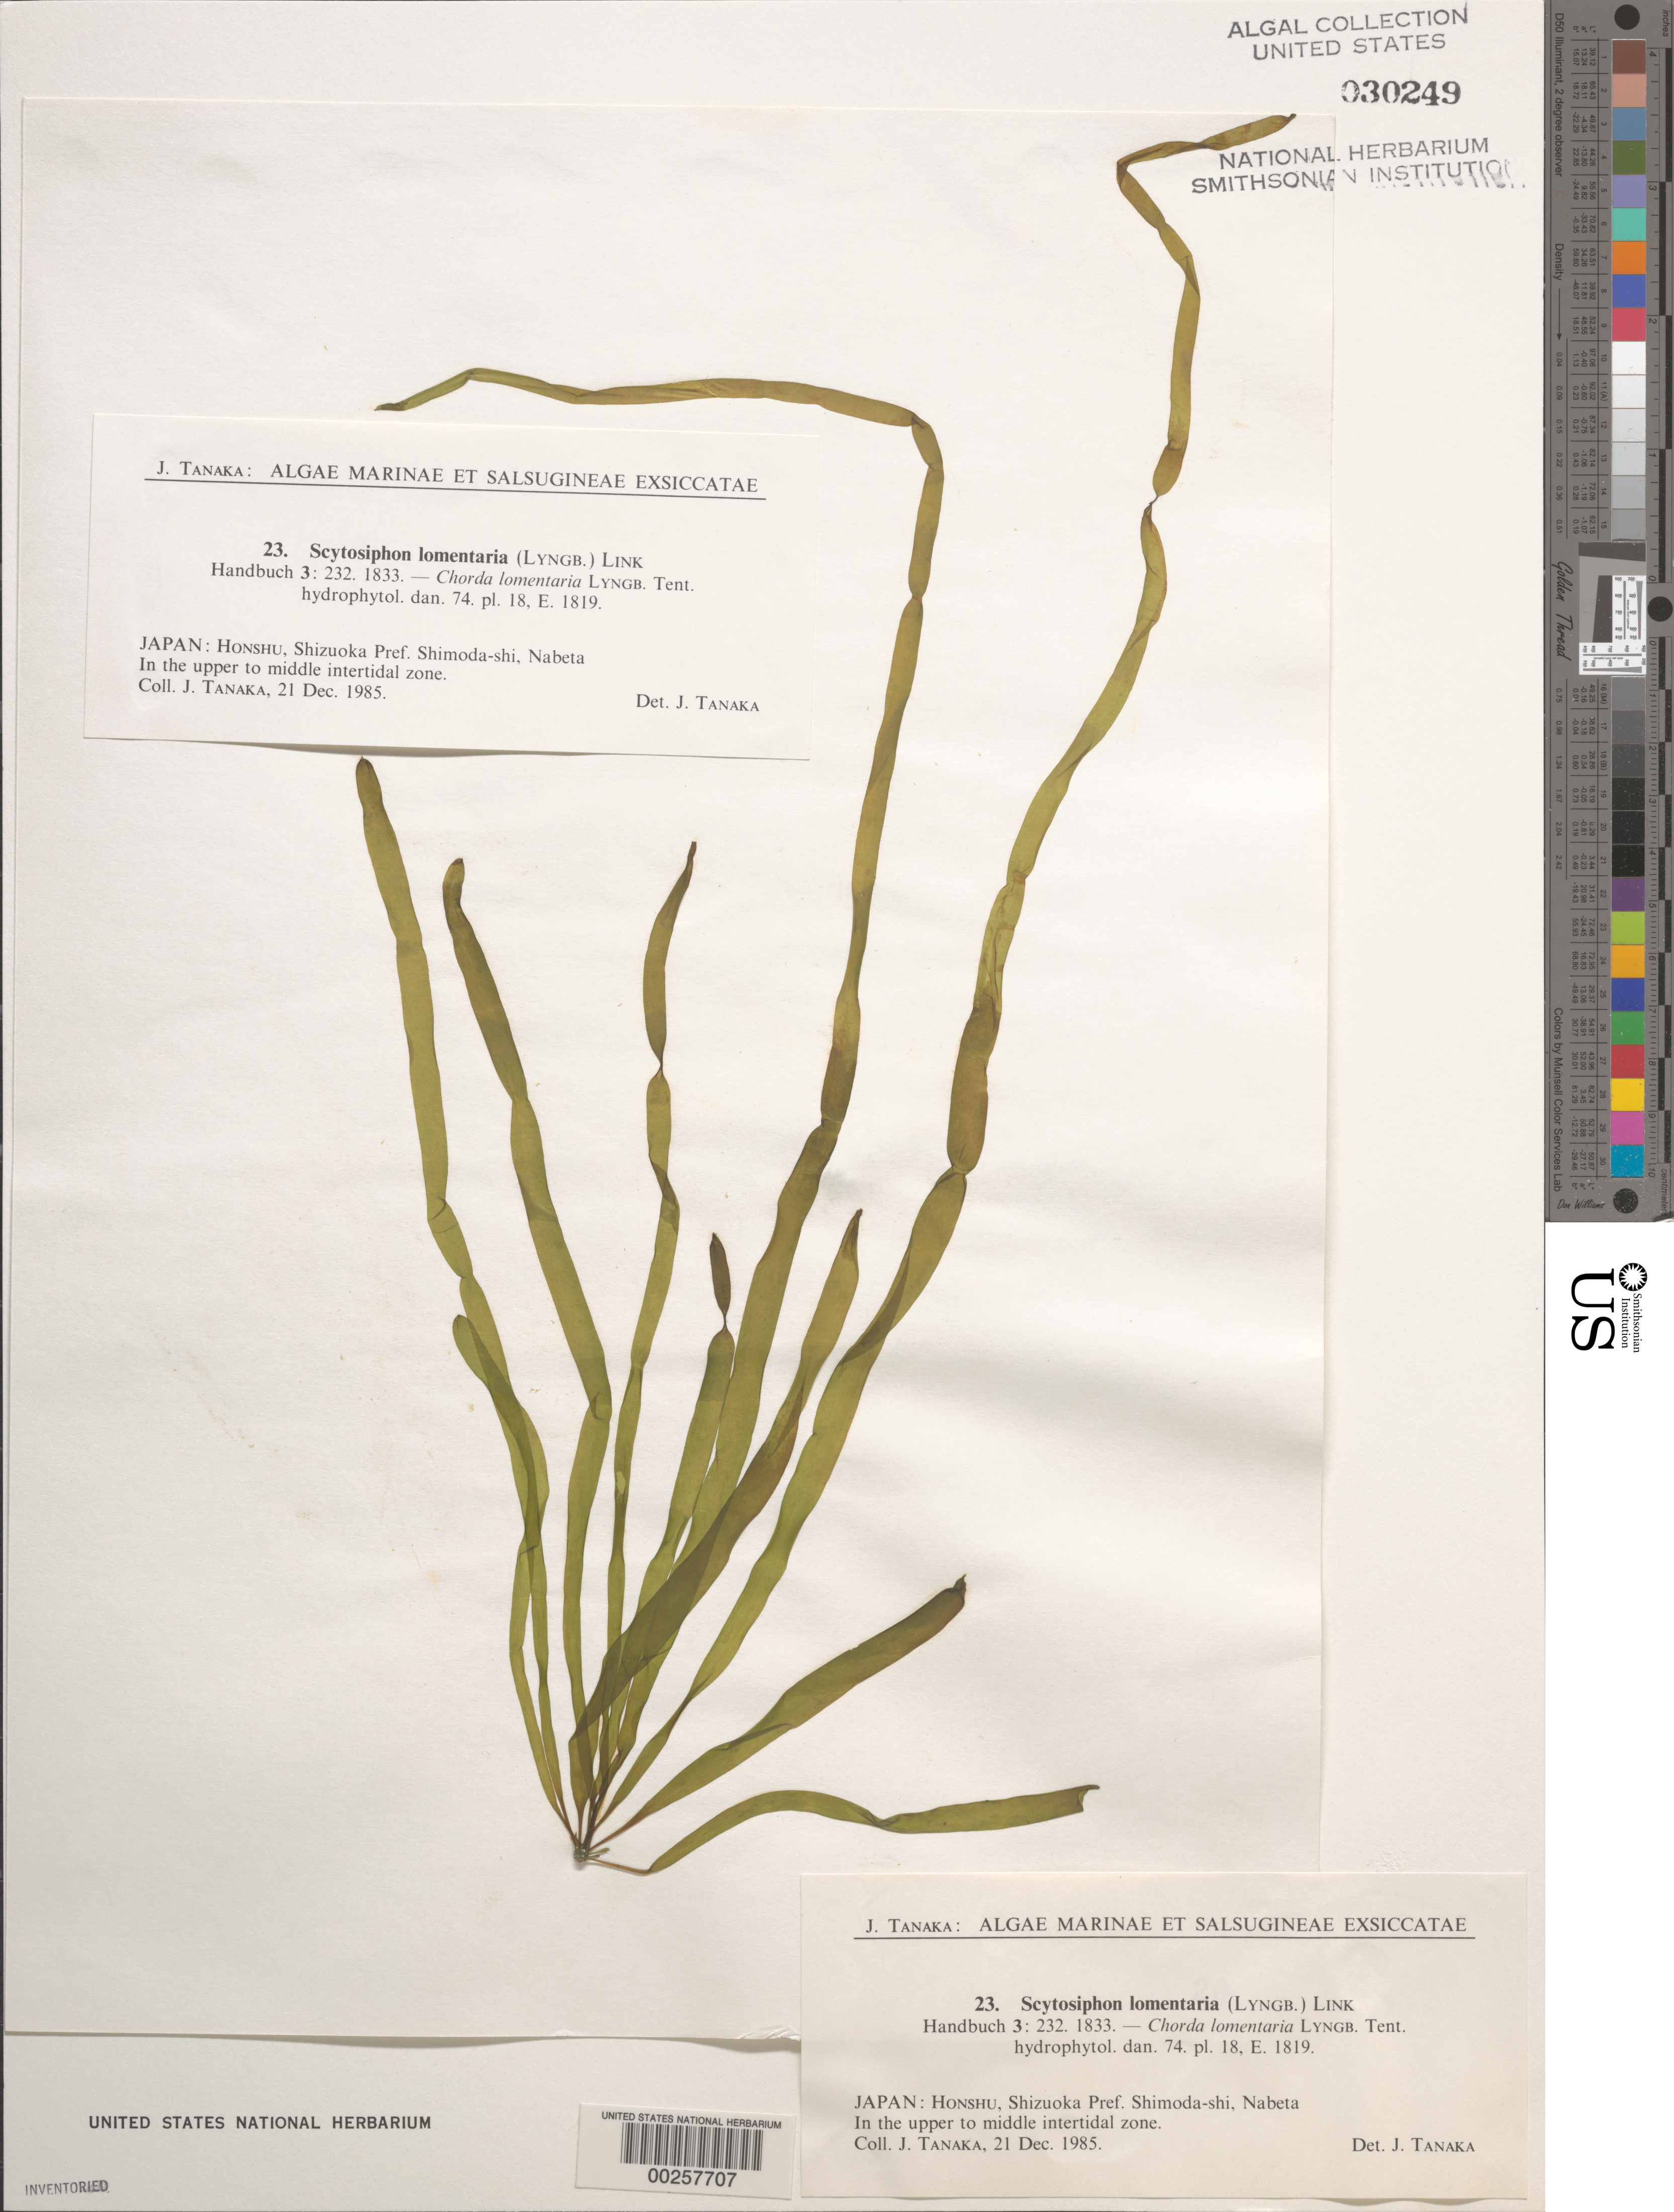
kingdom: Chromista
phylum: Ochrophyta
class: Phaeophyceae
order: Scytosiphonales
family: Scytosiphonaceae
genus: Scytosiphon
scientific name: Scytosiphon lomentaria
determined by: Tanaka, J.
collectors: J. Tanaka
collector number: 23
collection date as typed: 21 Dec 1985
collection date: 1985-12-21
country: Japan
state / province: Sizuoka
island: Honshu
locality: Nabeta, Shimoda-shi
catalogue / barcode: US 30249